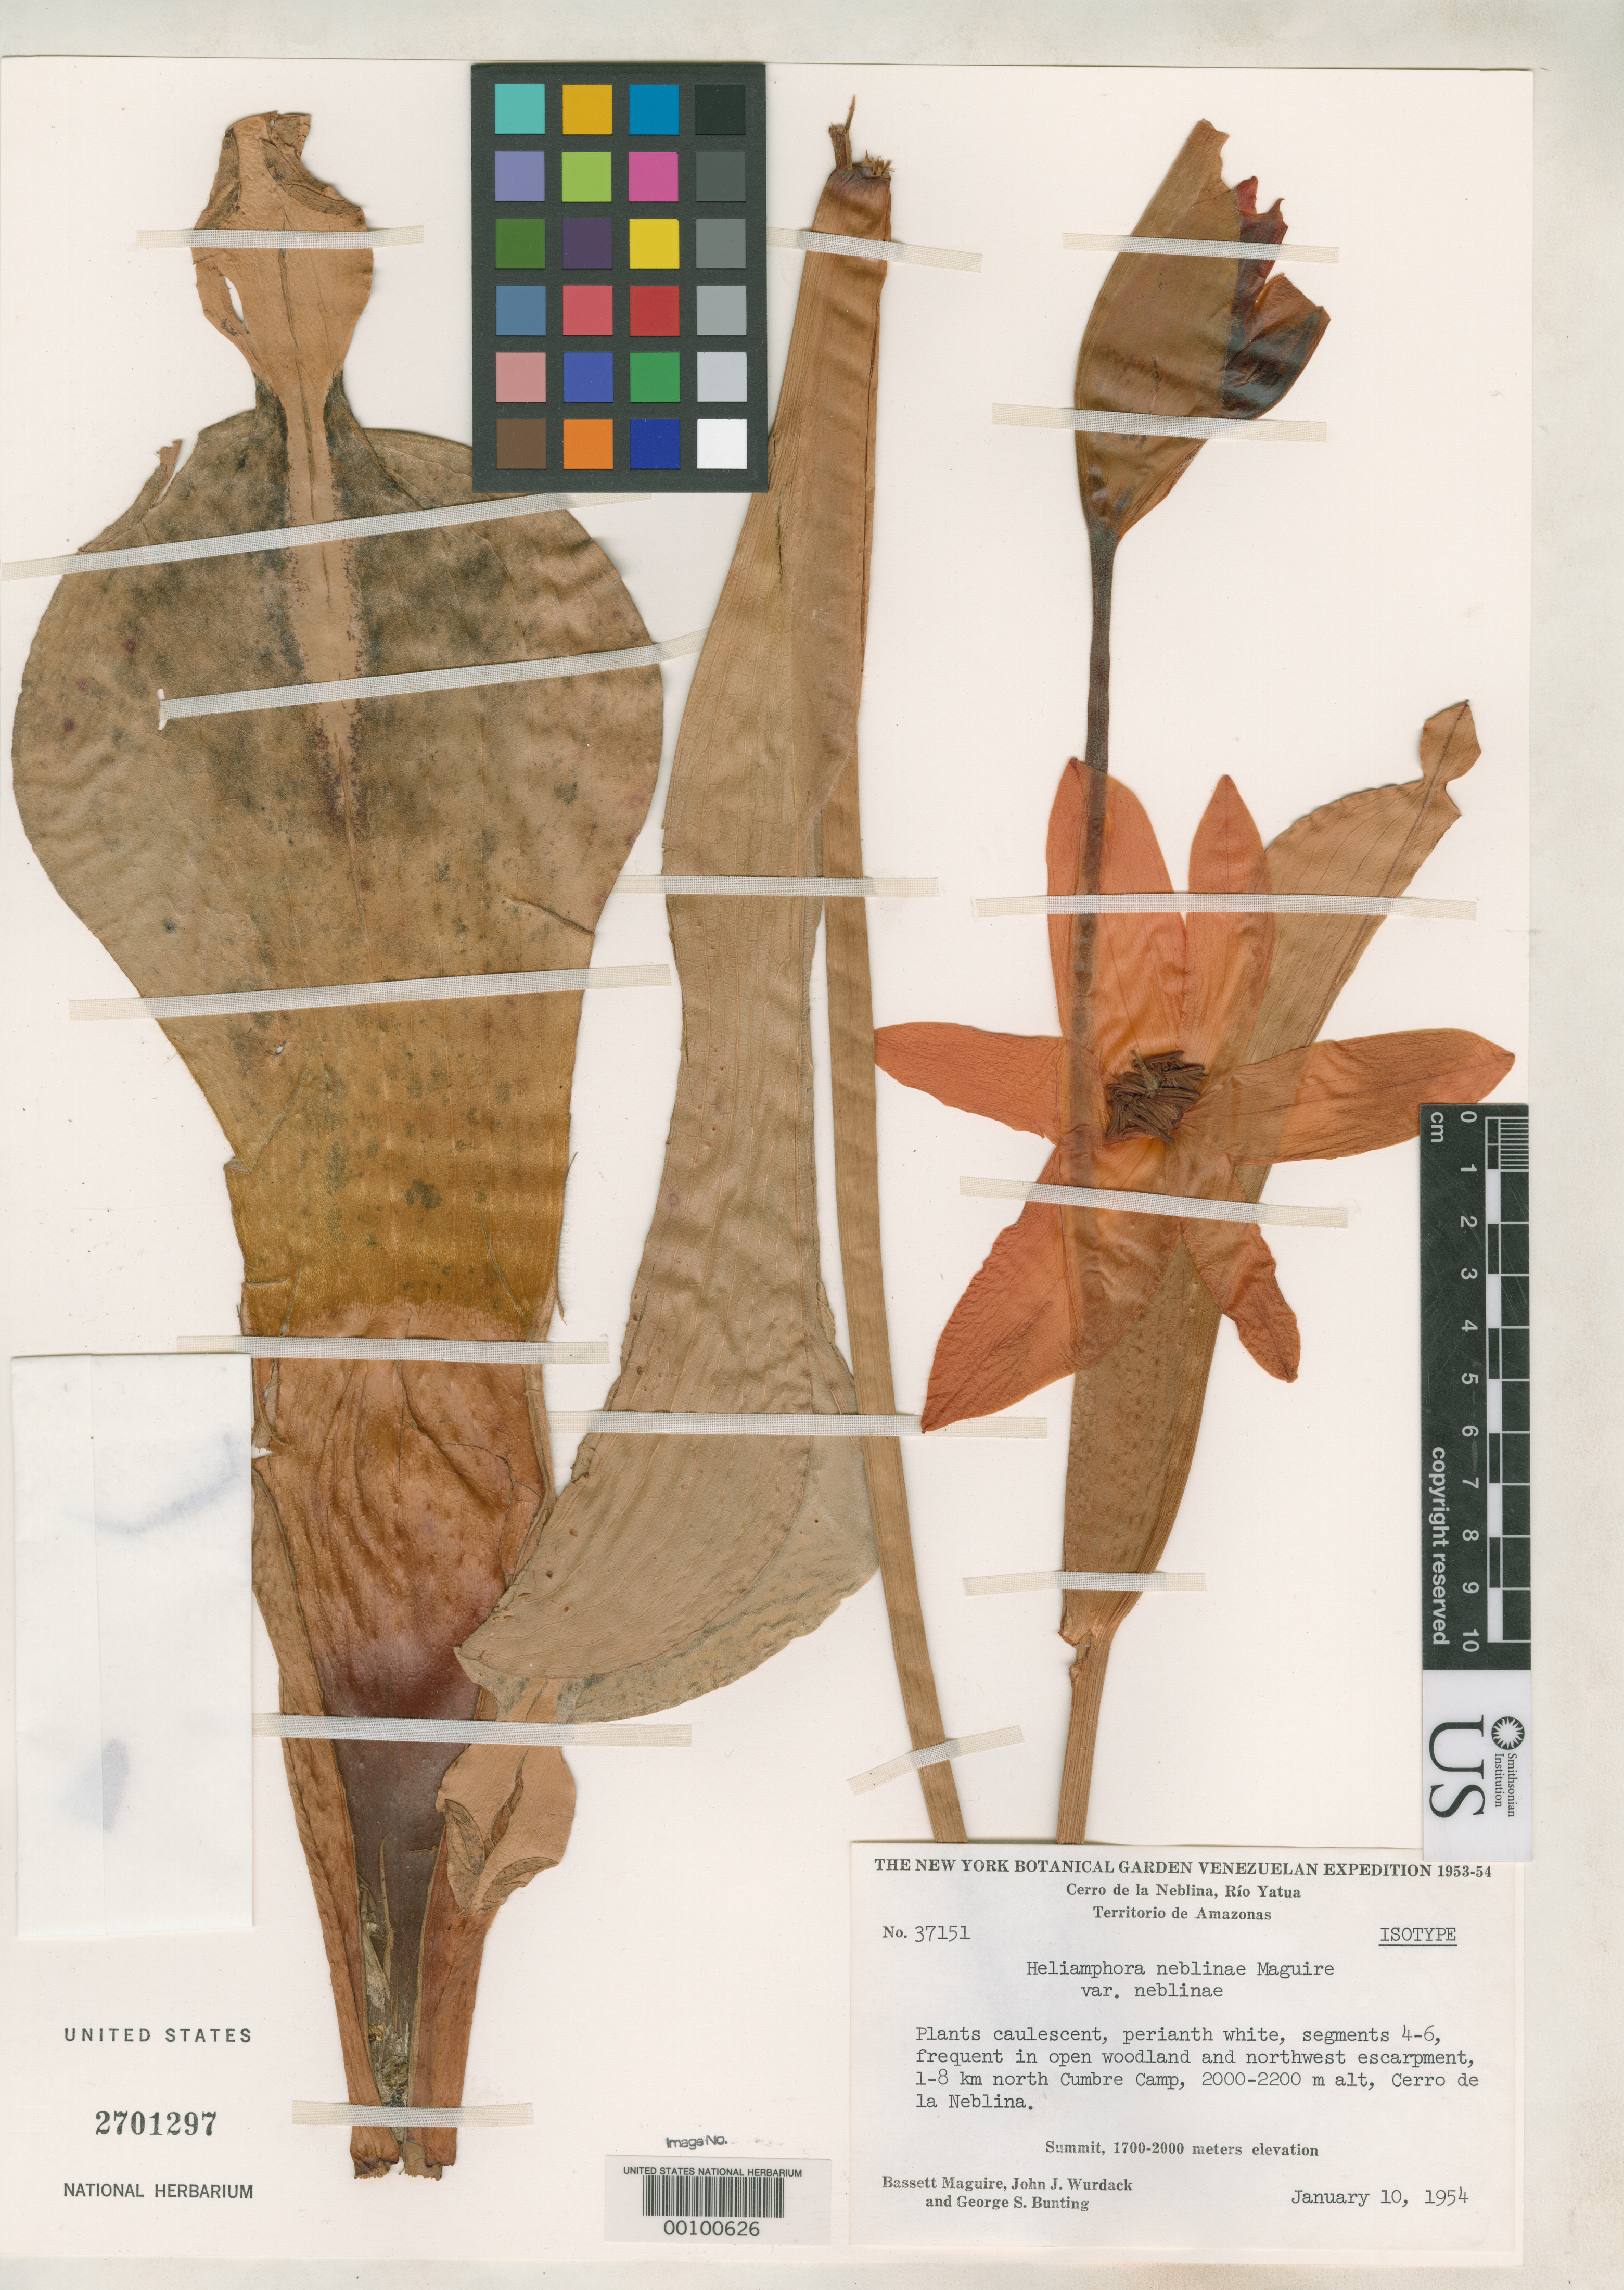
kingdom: Plantae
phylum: Tracheophyta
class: Magnoliopsida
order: Ericales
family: Sarraceniaceae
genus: Heliamphora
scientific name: Heliamphora neblinae var. neblinae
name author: Maguire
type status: Isotype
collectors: B. Maguire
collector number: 37151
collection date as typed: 10 Jan 1954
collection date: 1954-01-10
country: Venezuela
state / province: Amazonas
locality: Cerro de la Neblina.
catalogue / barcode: US 2701297